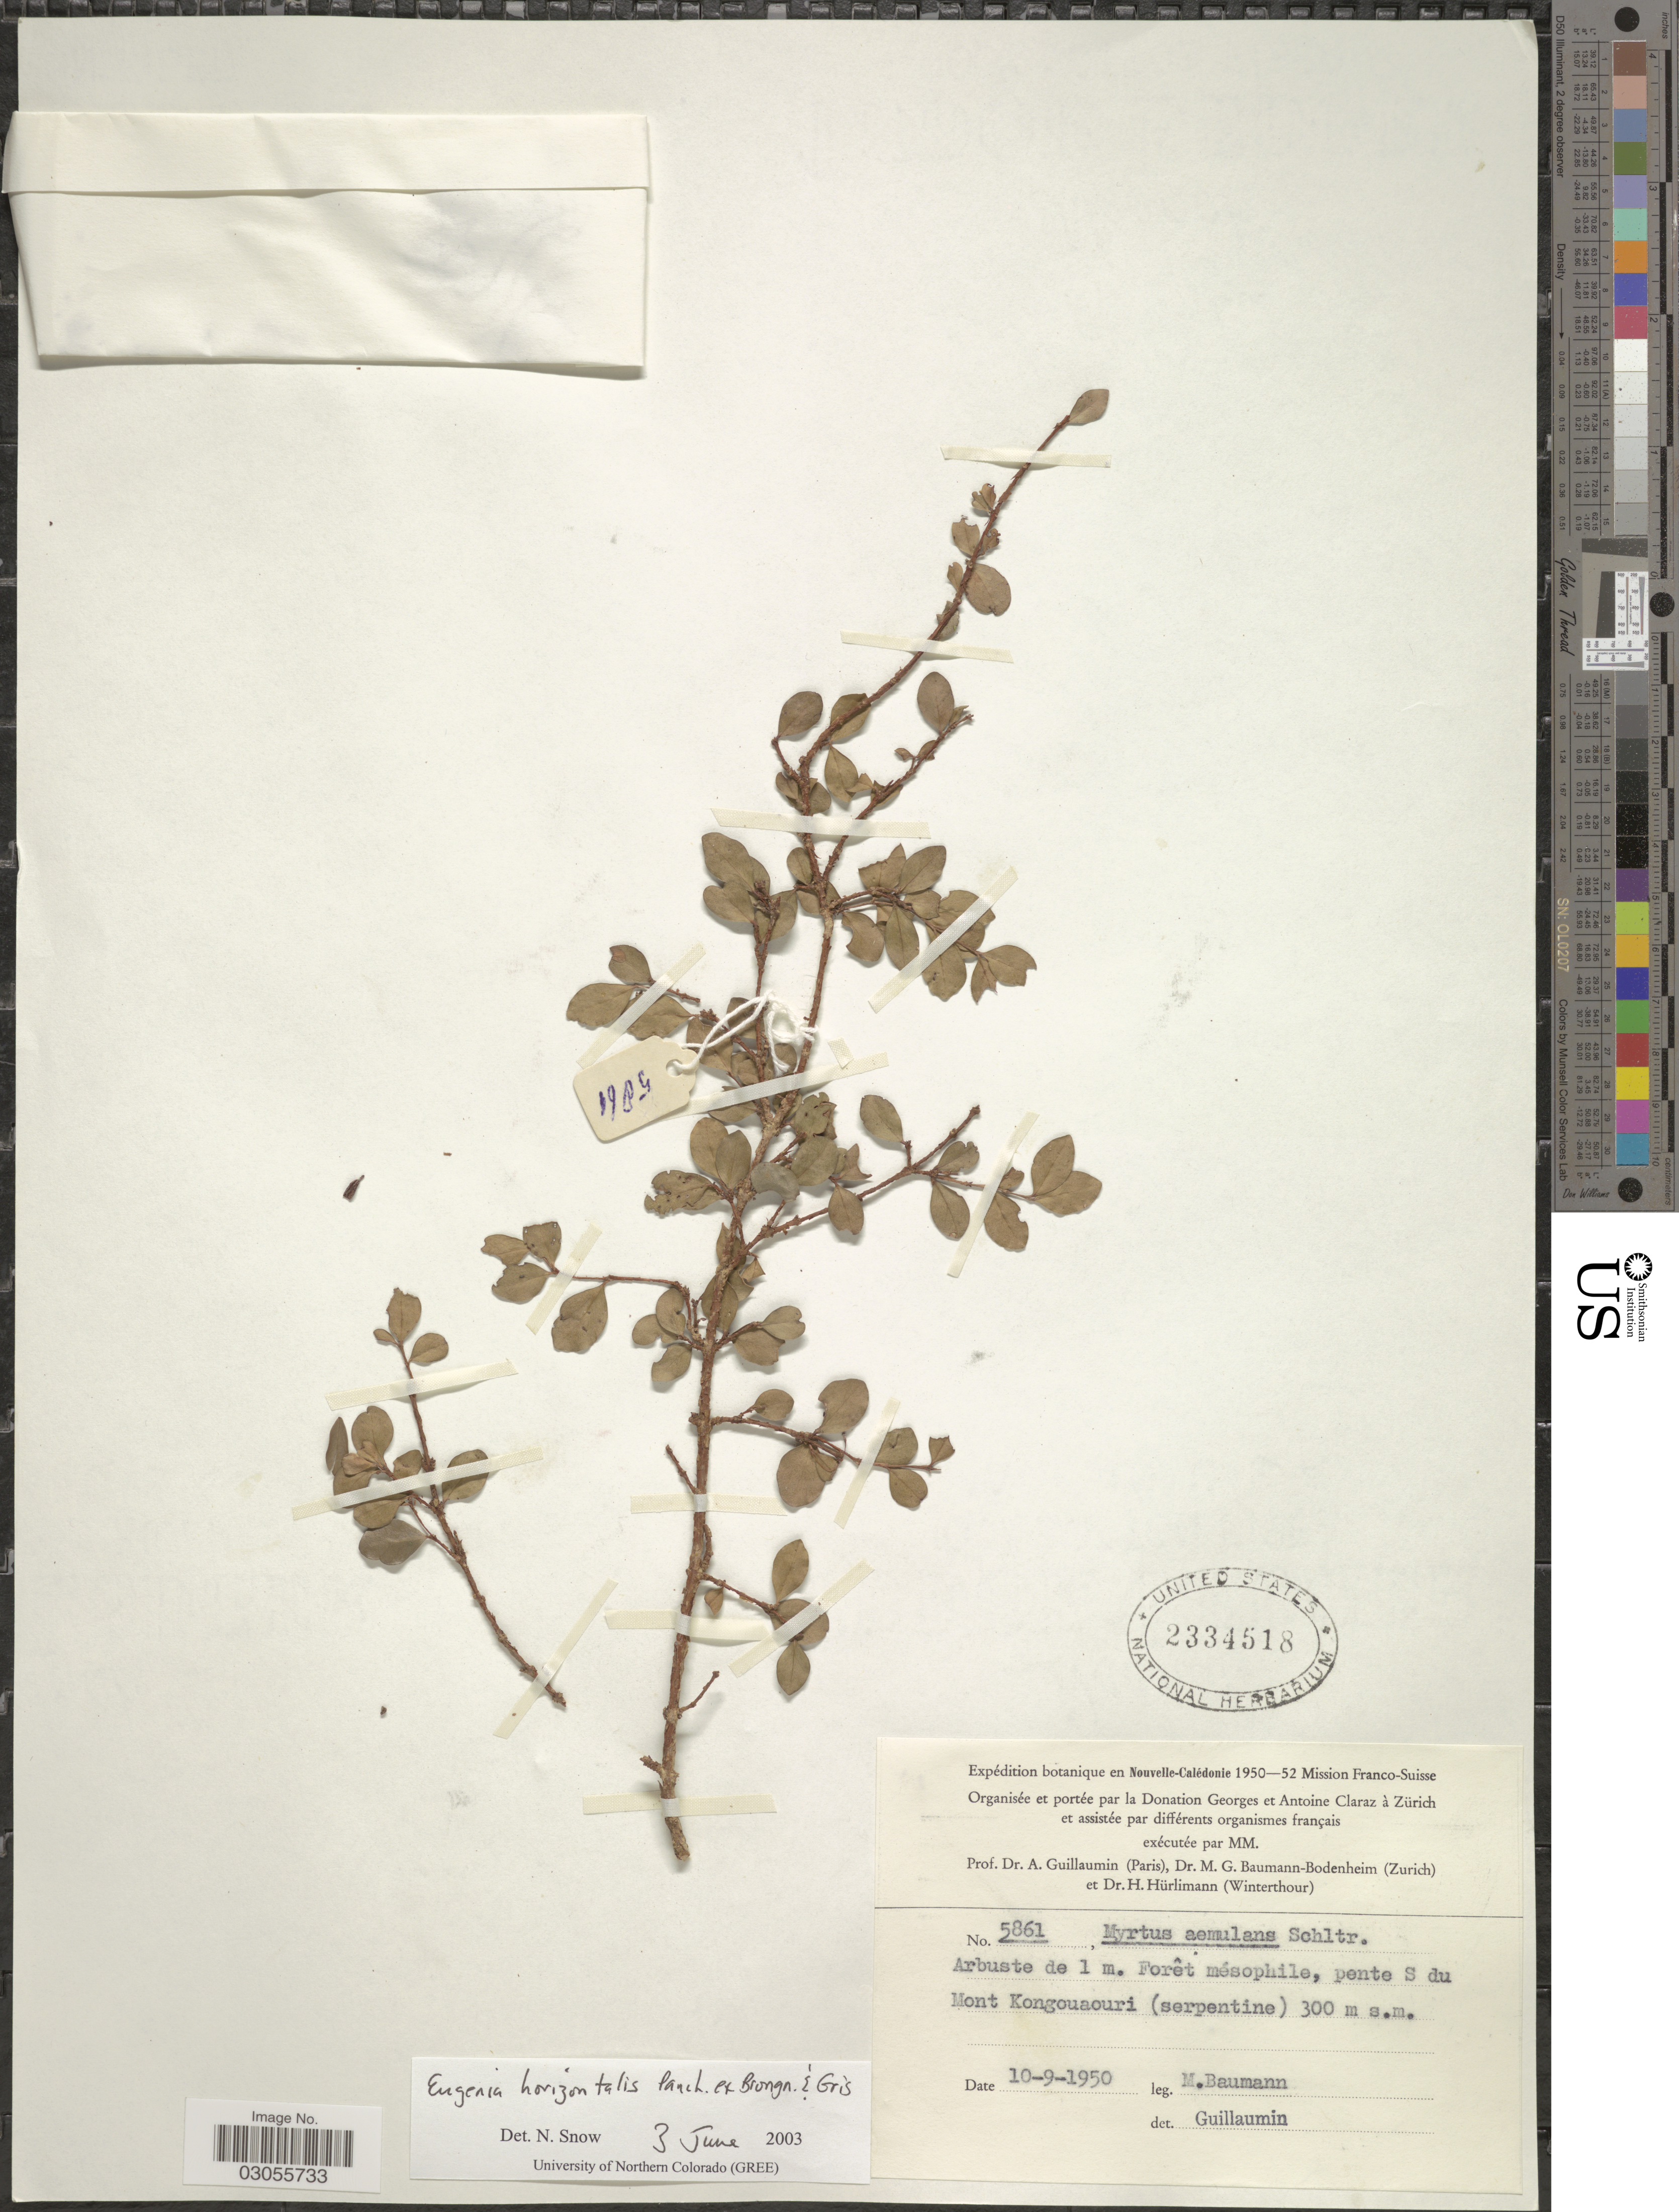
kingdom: Plantae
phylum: Tracheophyta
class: Magnoliopsida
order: Myrtales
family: Myrtaceae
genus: Eugenia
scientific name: Eugenia horizontalis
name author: Pancher ex Brongn. & Gris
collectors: M. Baumann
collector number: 5861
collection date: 1950-09-10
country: New Caledonia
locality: Pente S du Mont Kongouaouri (serpentine).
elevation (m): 300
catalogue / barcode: US 2334518